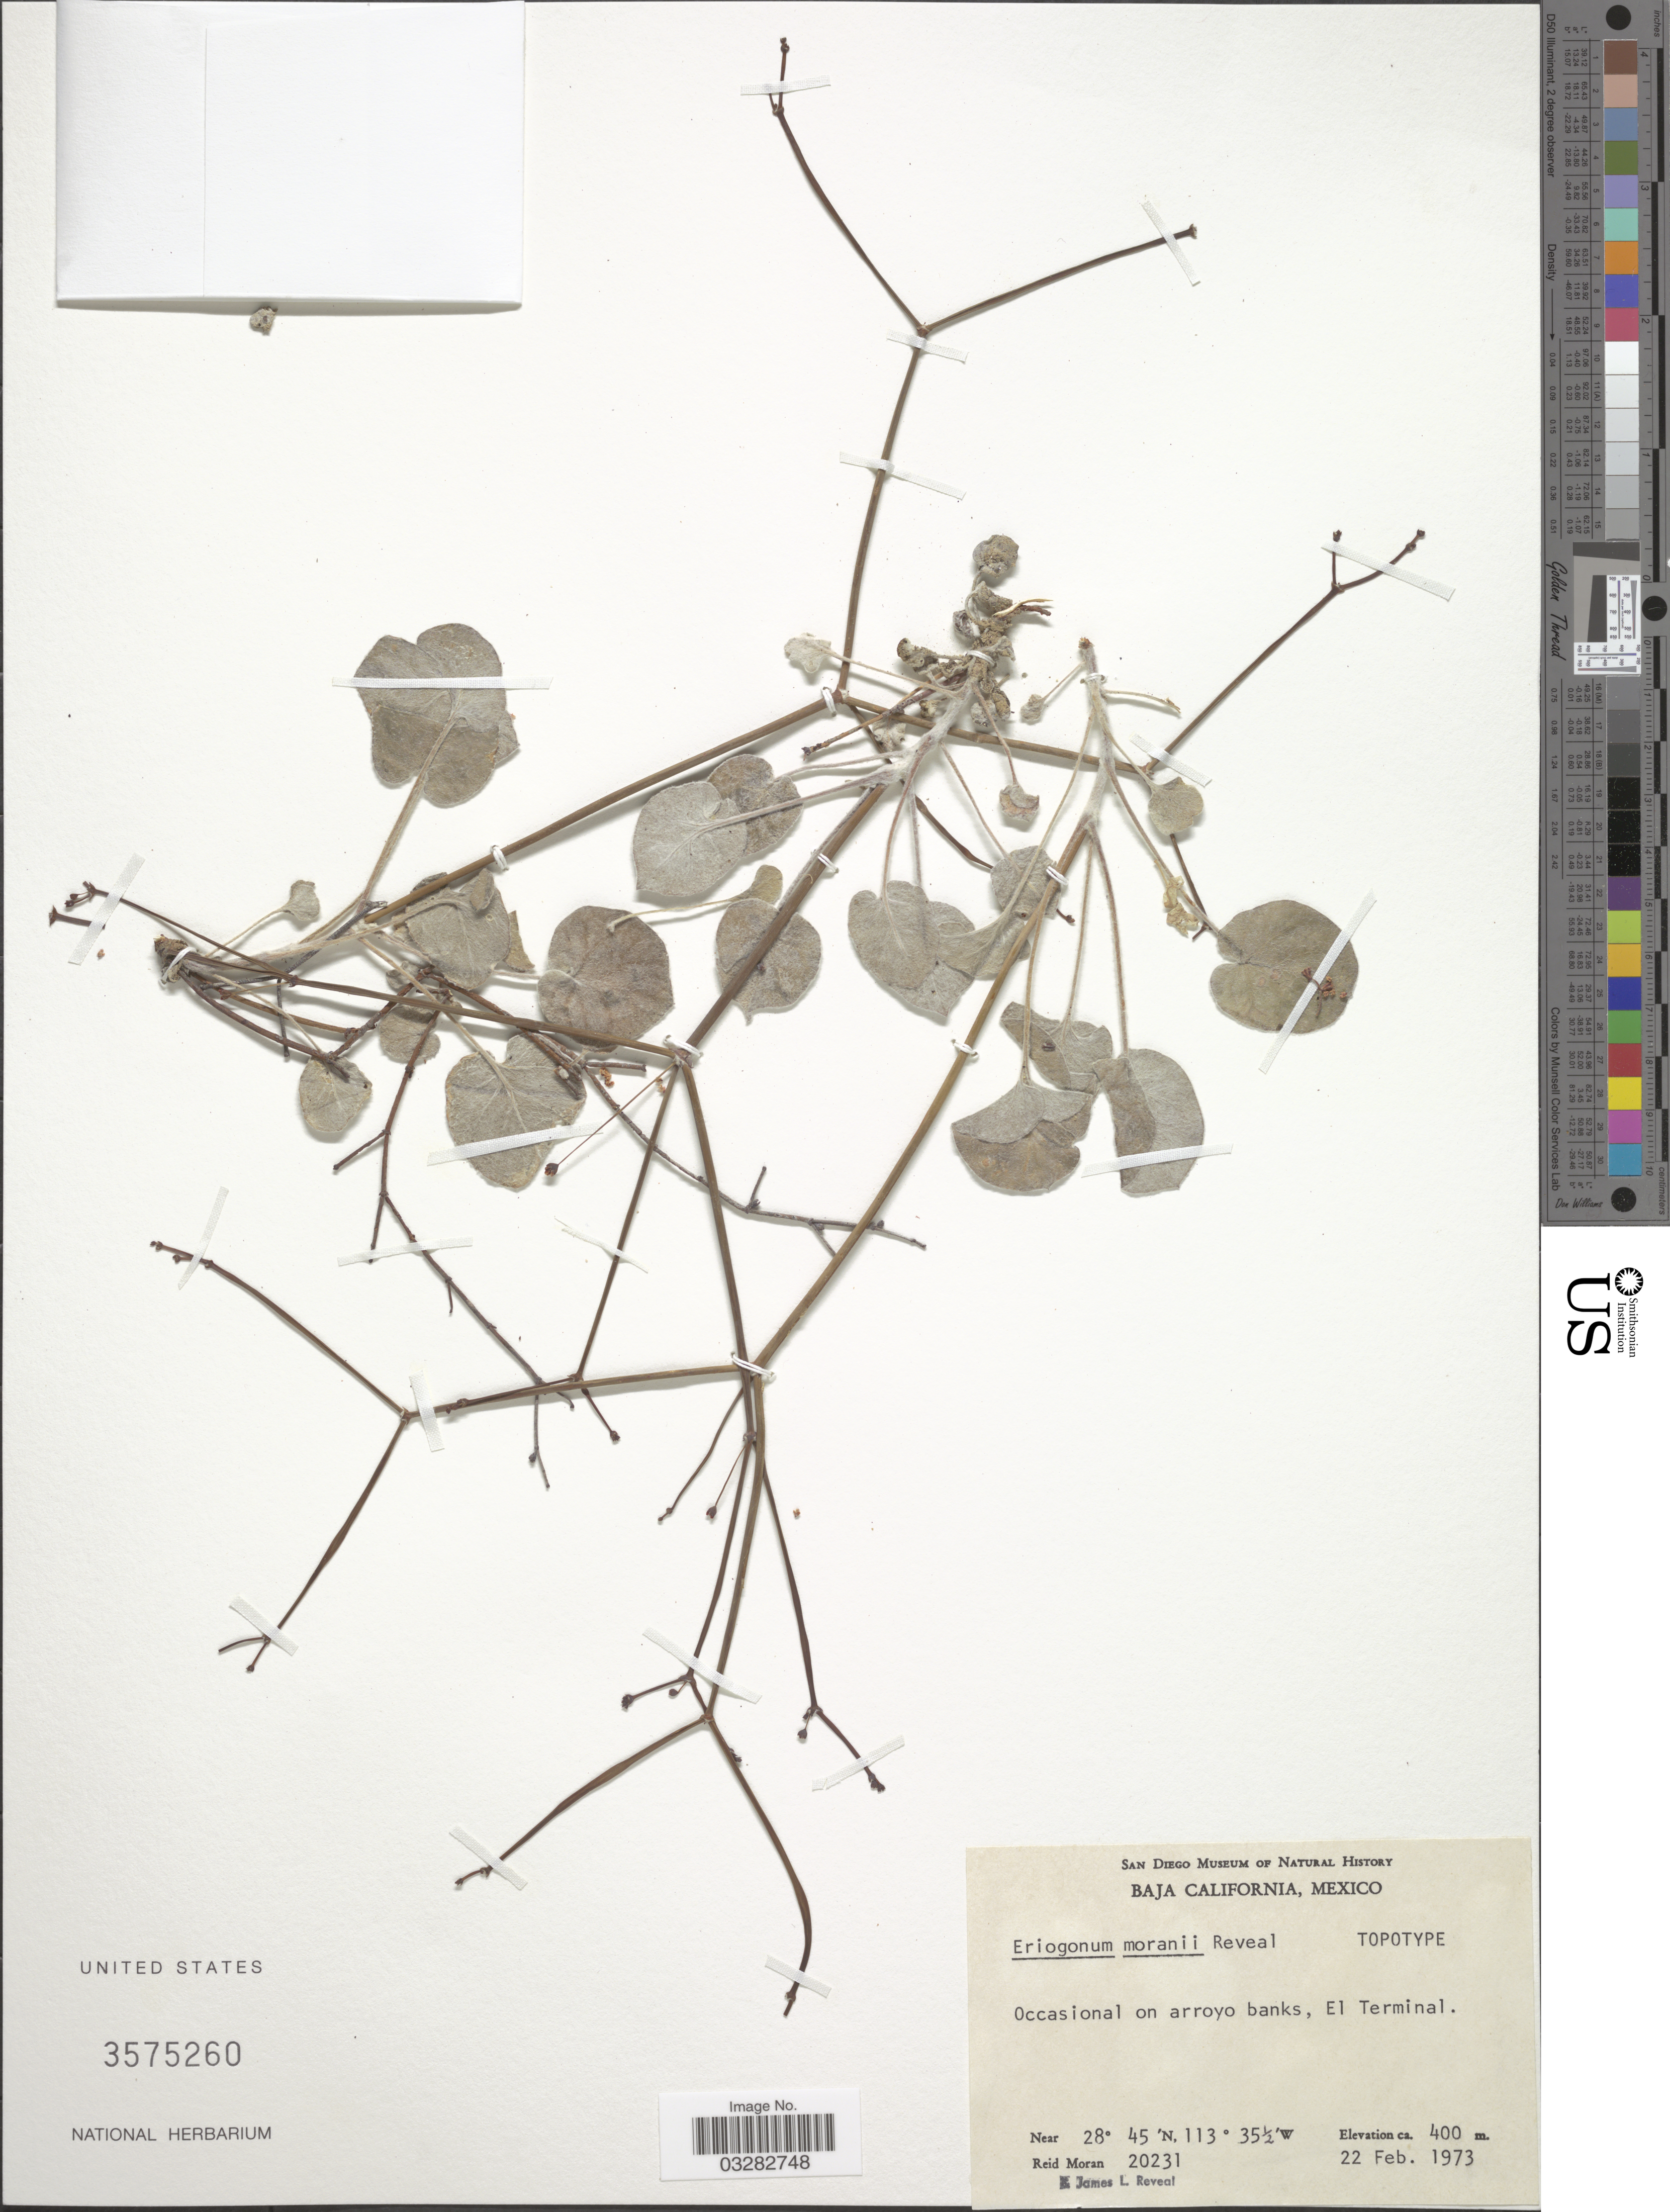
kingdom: Plantae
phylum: Tracheophyta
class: Magnoliopsida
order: Caryophyllales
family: Polygonaceae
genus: Eriogonum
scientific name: Eriogonum moranii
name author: Reveal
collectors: R. V. Moran & J. L. Reveal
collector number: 20231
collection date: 1973-02-22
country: Mexico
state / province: Baja California Norte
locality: El Terminal.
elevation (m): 400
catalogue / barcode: US 3575260